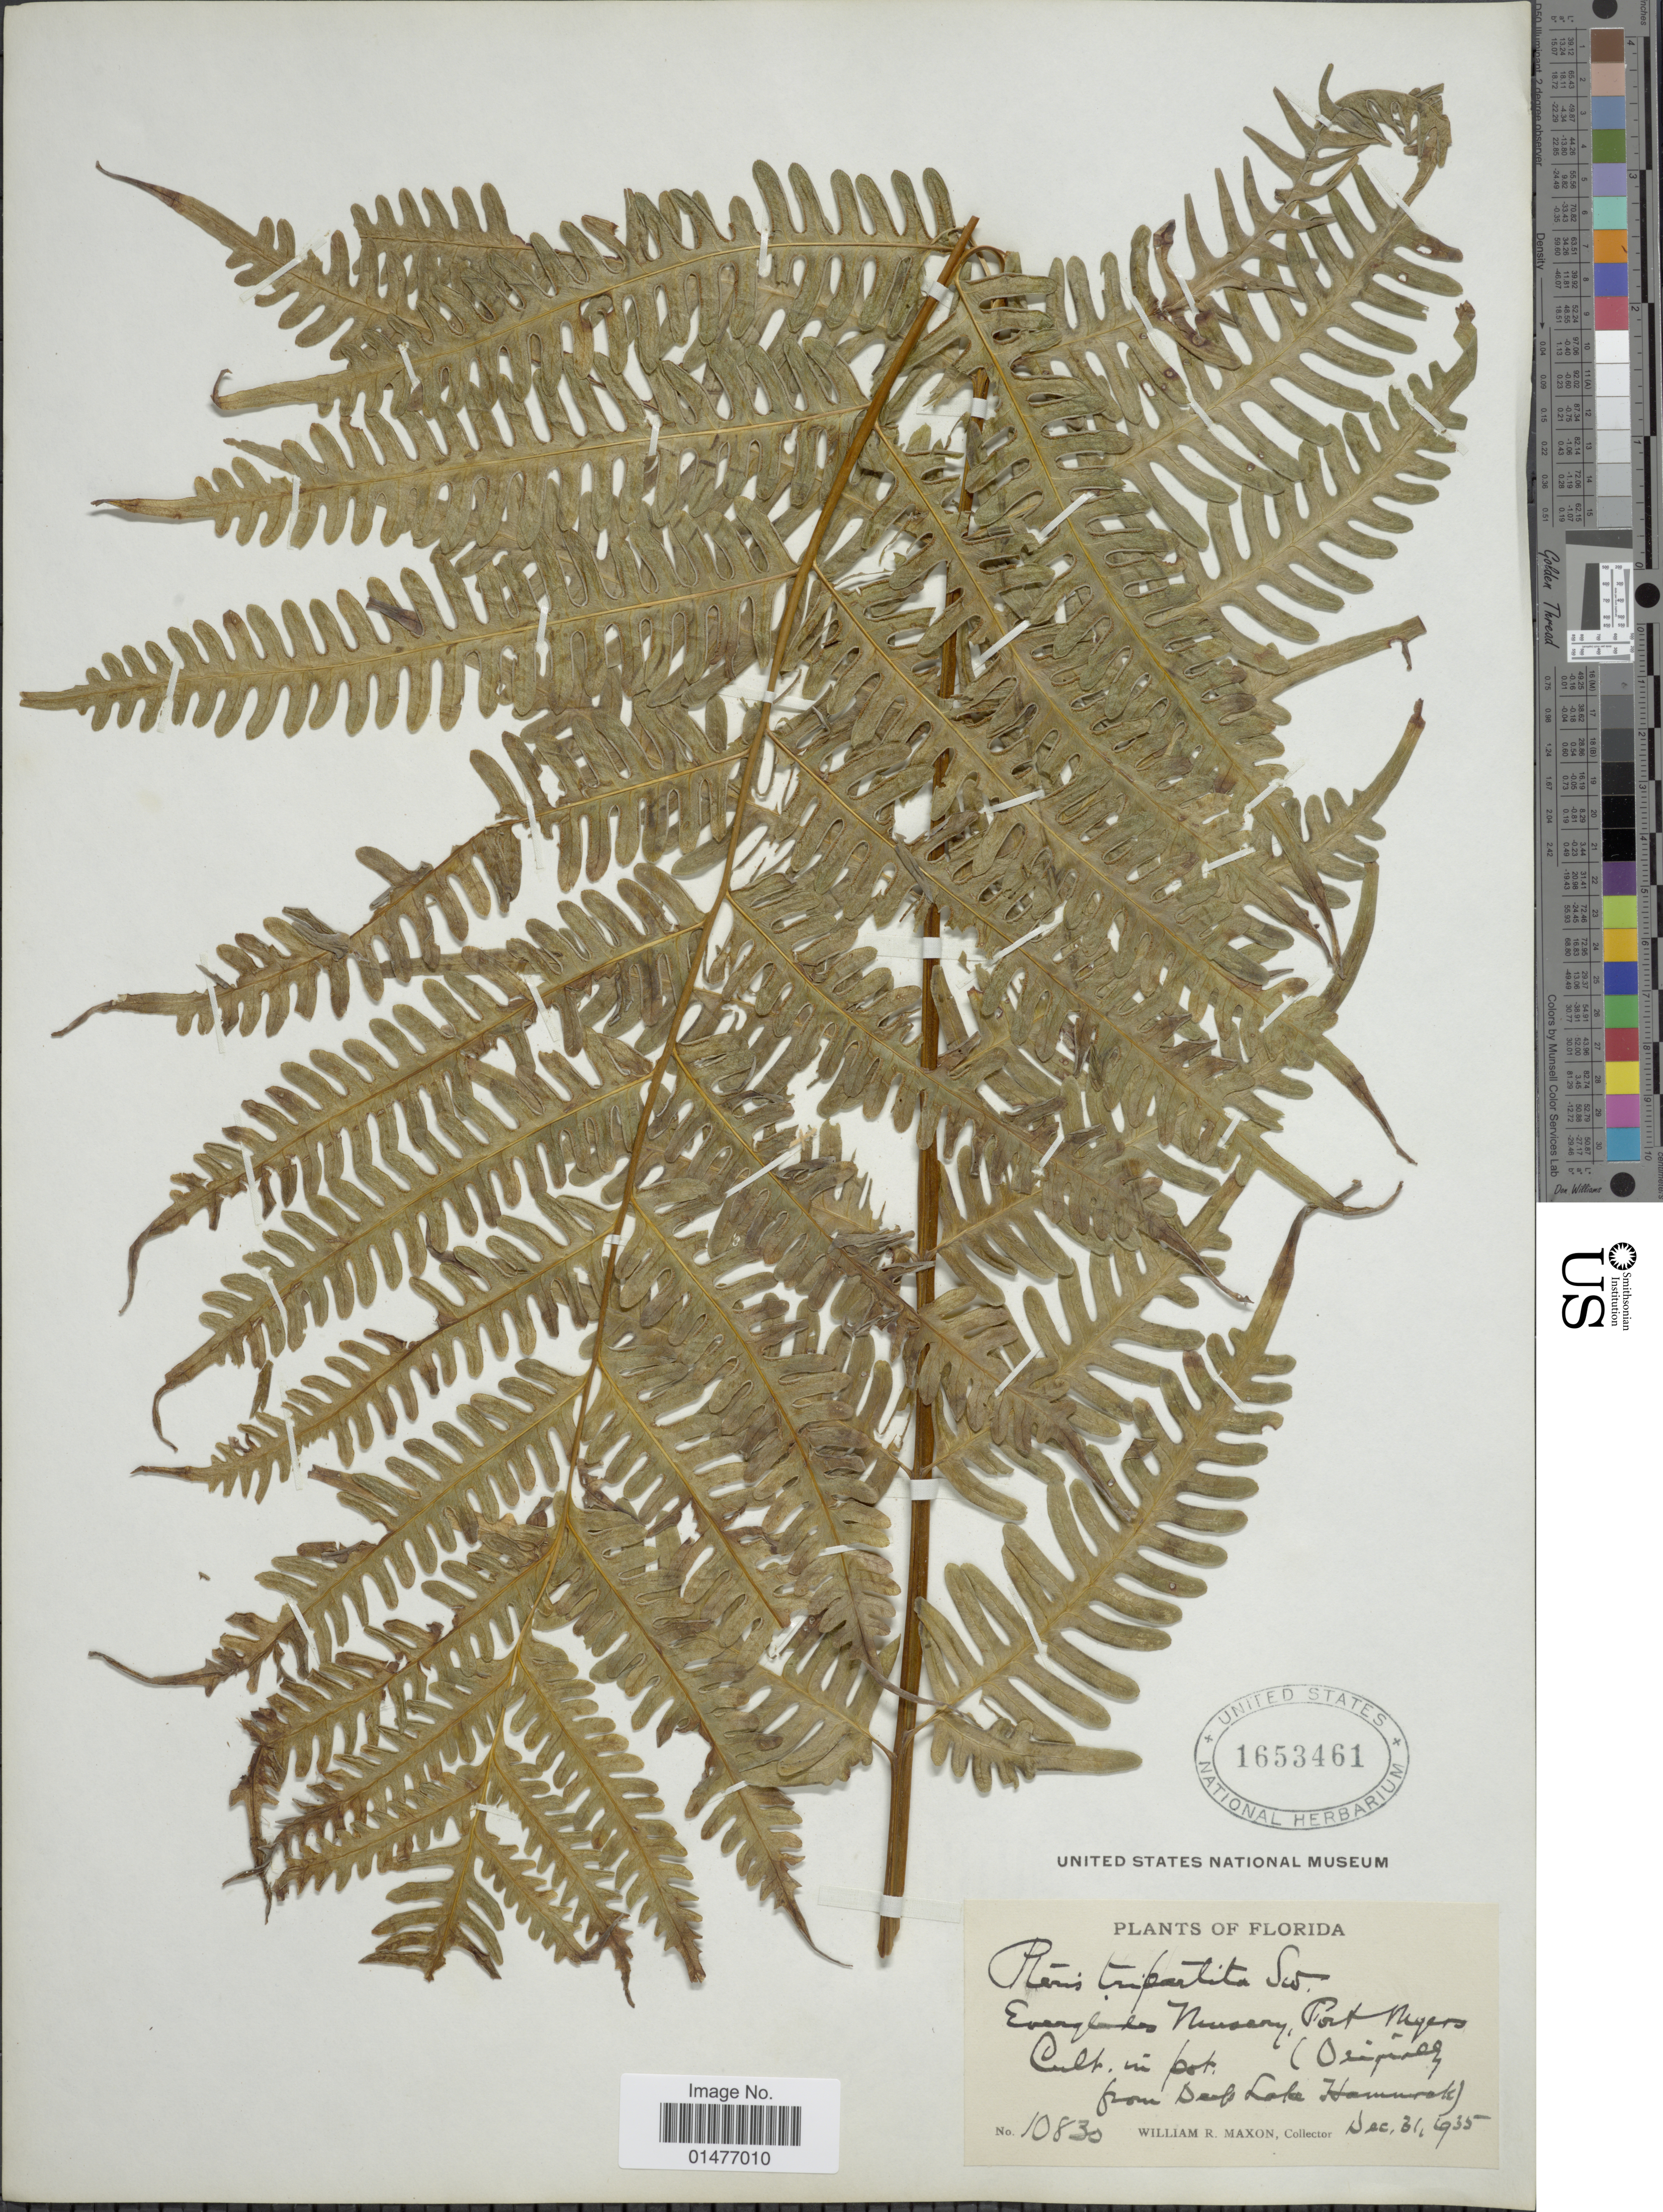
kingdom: Plantae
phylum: Tracheophyta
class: Polypodiopsida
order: Polypodiales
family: Pteridaceae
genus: Pteris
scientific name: Pteris tripartita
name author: Sw.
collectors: W. R. Maxon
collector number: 10830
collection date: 1935-12-31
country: United States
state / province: Florida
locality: In Pot. (Original from deep Lake Hummuck)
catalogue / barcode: US 1653461